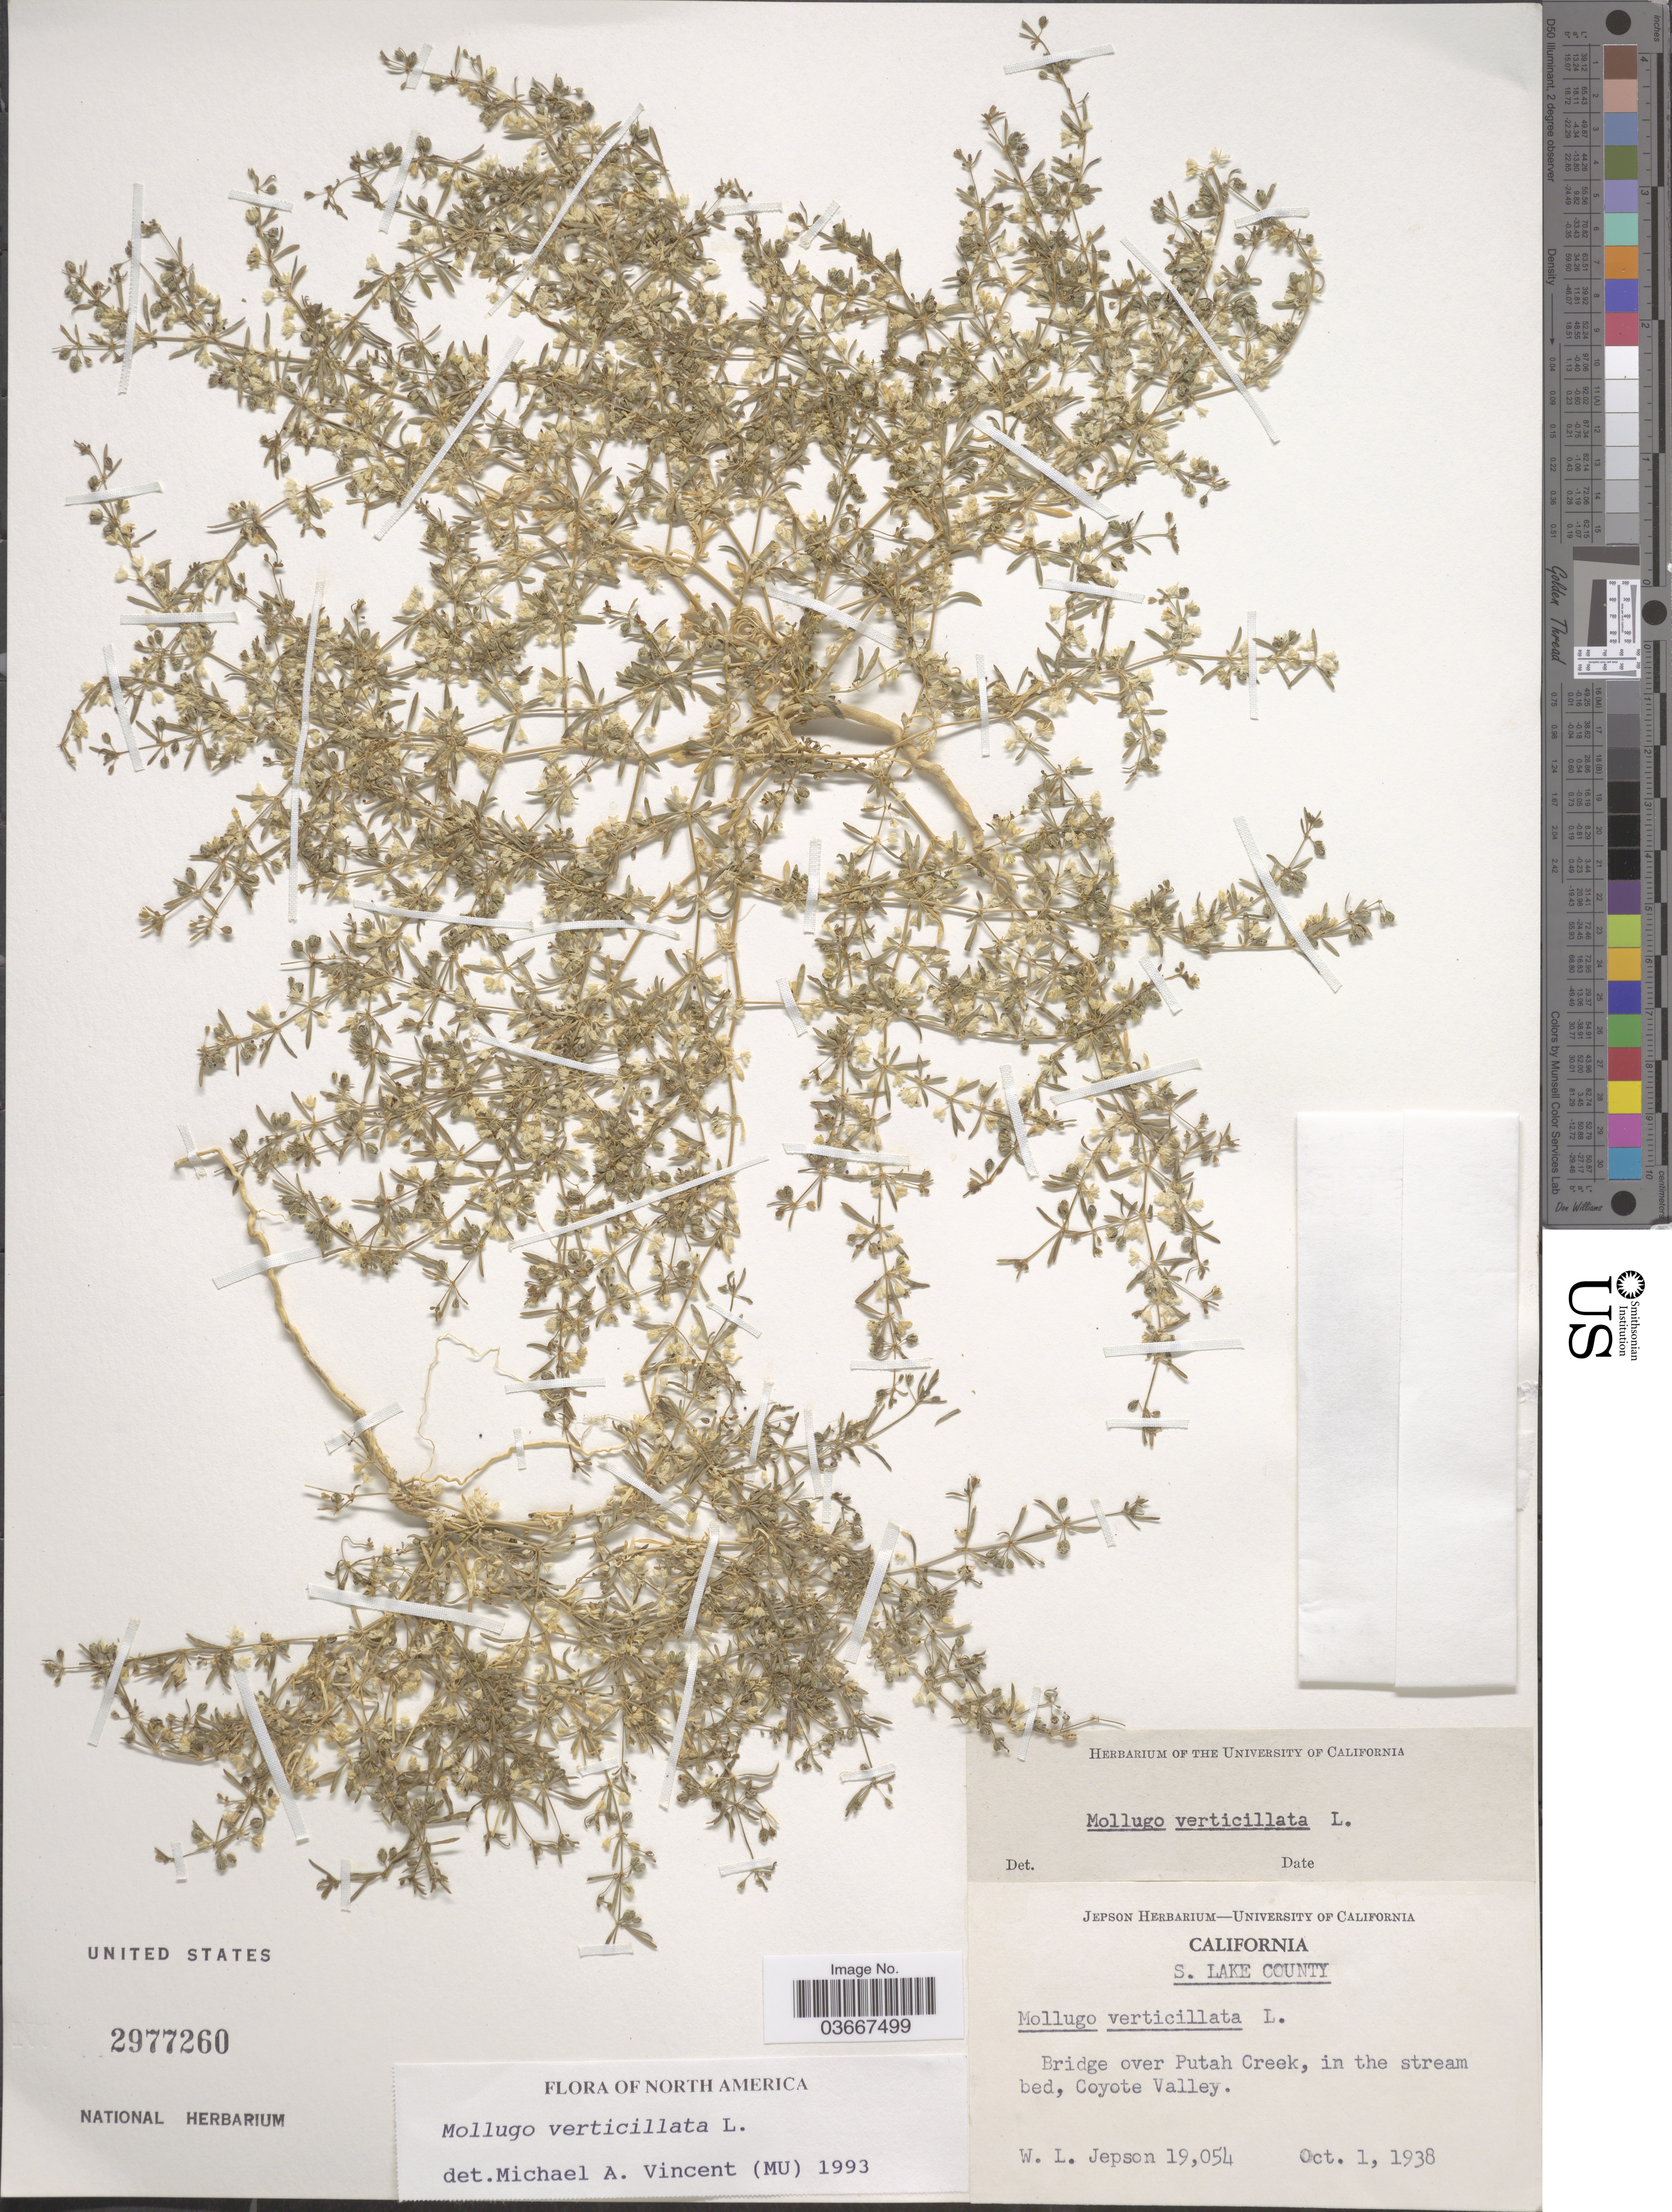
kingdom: Plantae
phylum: Tracheophyta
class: Magnoliopsida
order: Caryophyllales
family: Molluginaceae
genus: Mollugo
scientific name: Mollugo verticillata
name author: L.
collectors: W. L. Jepson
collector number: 19054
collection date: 1938-10-01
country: United States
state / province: California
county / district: Lake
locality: S. Lake County. Bridge over Putah Creek, in the stream bed, Coyote Valley.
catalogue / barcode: US 2977260